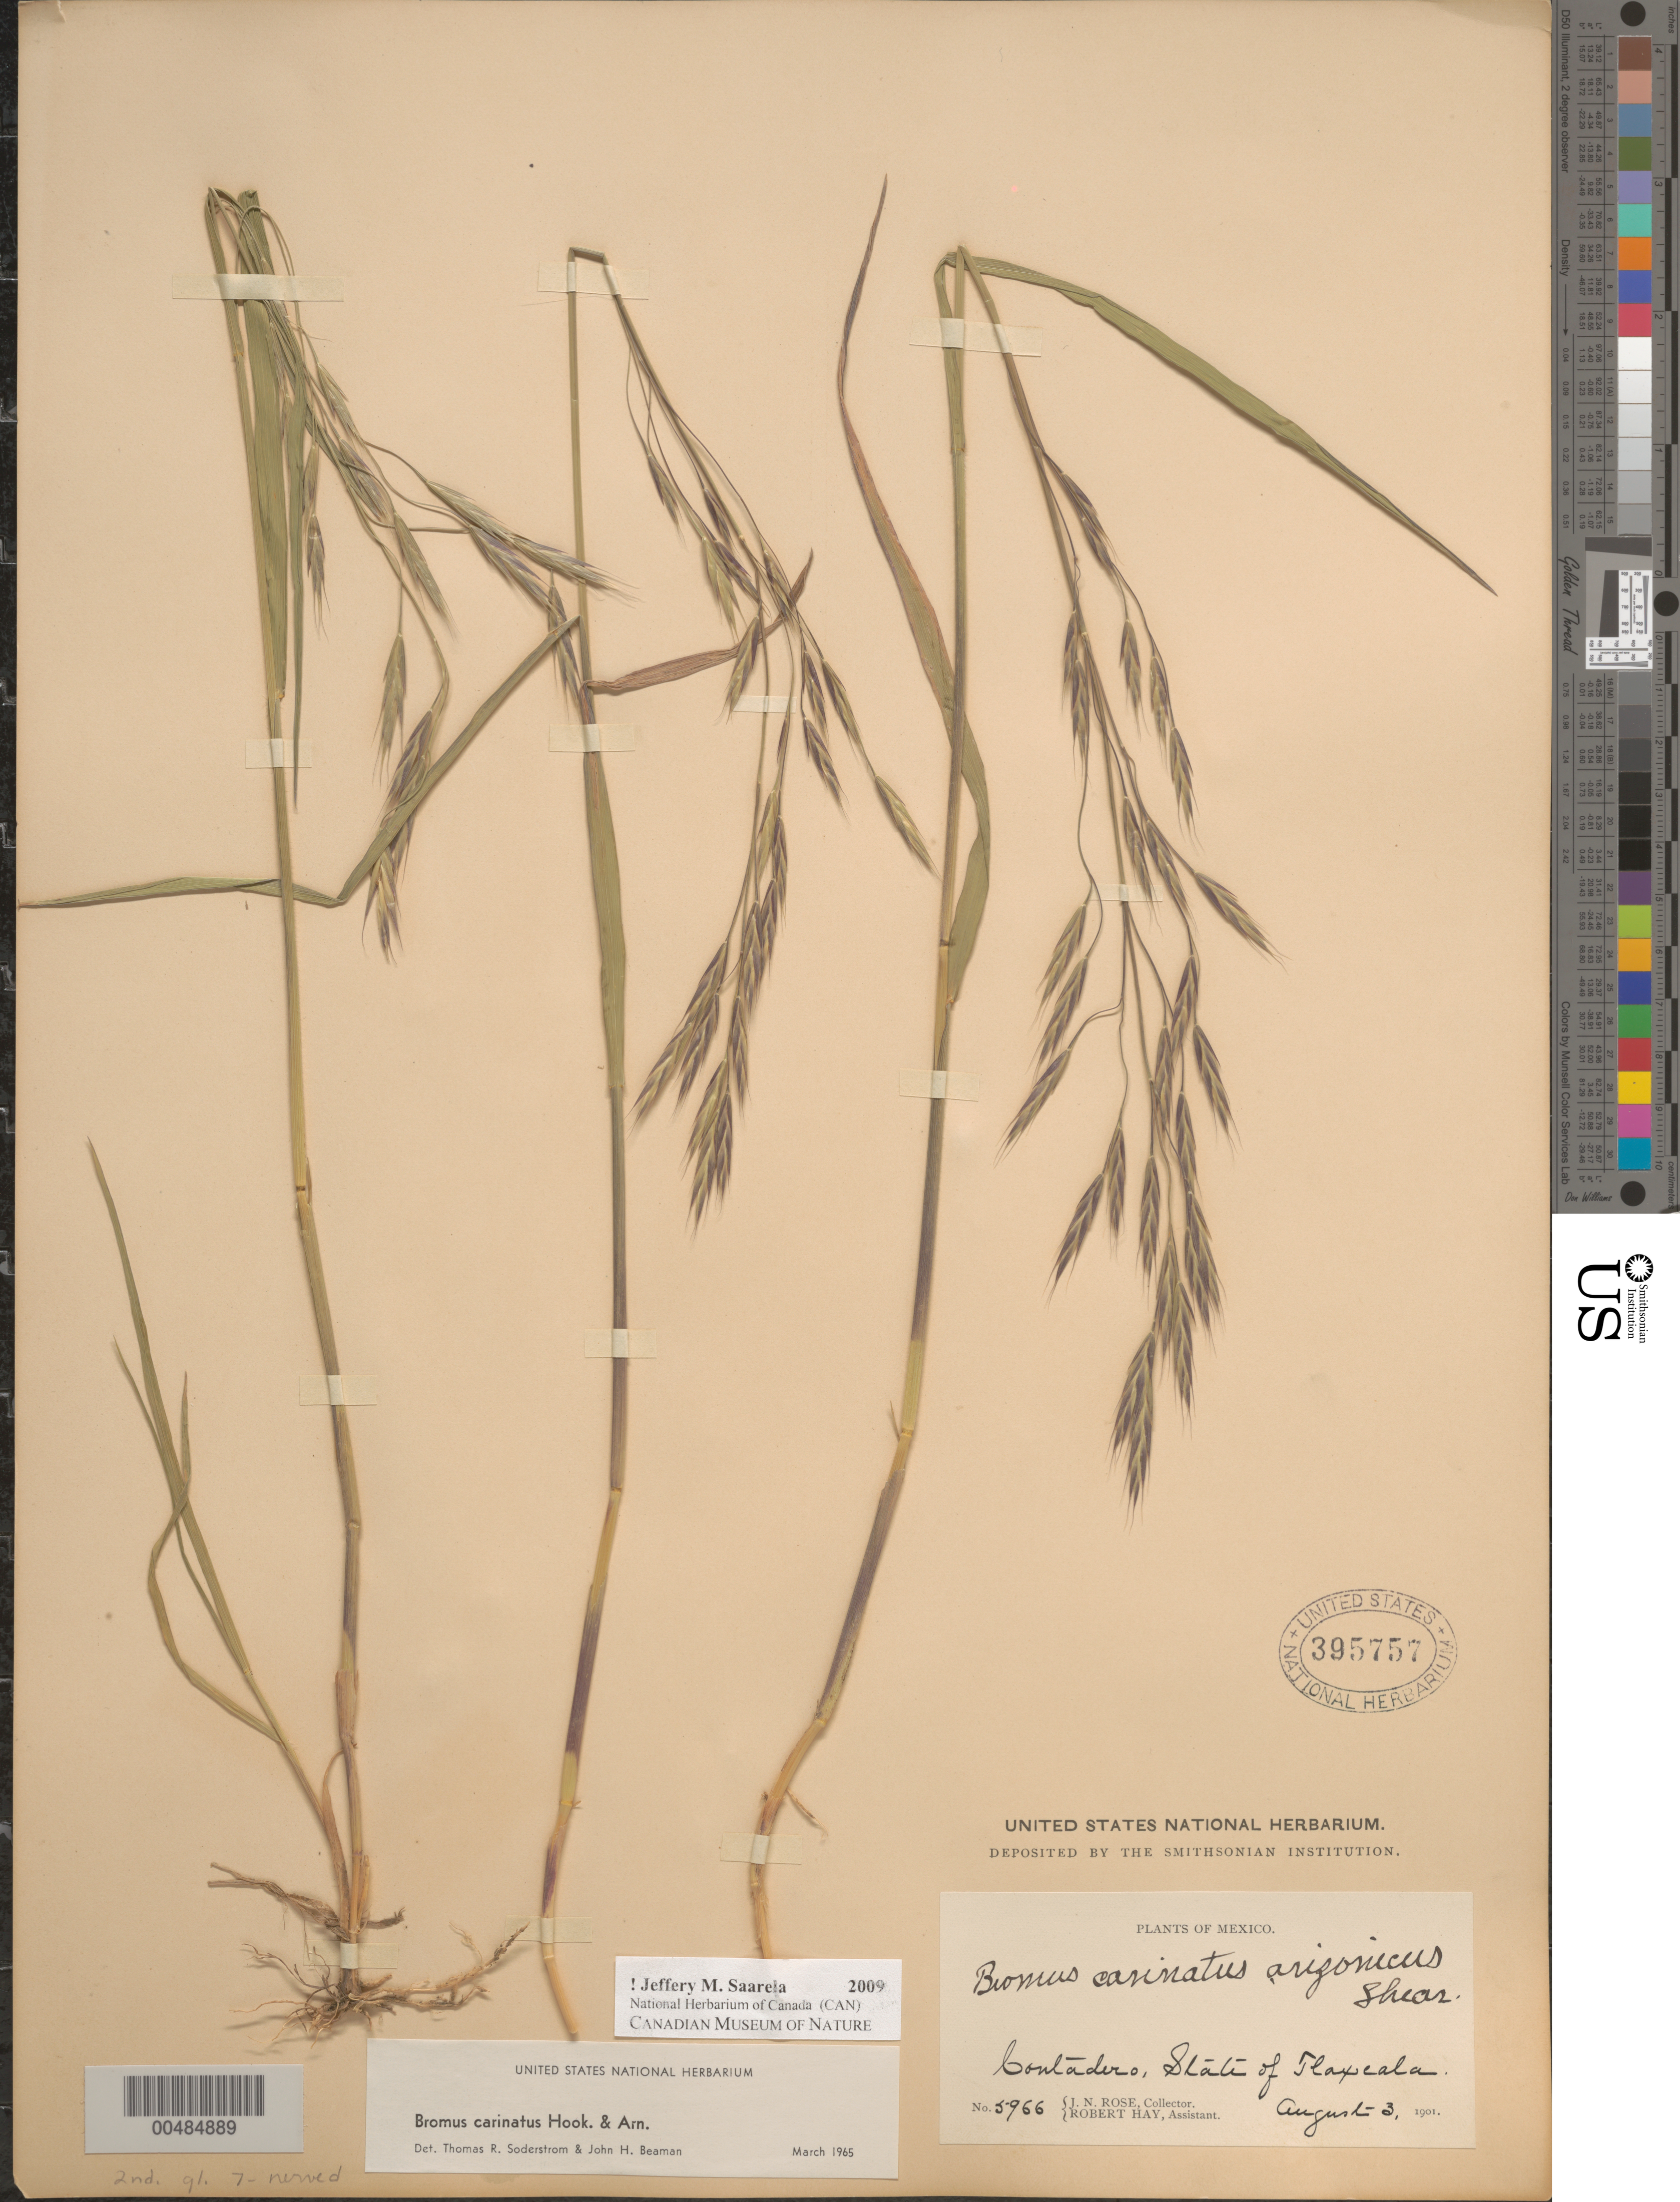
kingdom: Plantae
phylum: Tracheophyta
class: Liliopsida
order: Poales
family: Poaceae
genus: Bromus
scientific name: Bromus carinatus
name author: Hook. & Arn.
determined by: Soderstrom, T. R.; Beaman, J. H.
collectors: J. N. Rose & R. H. Hay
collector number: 5966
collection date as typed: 3 Aug 1901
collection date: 1901-08-03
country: Mexico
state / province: Tlaxcala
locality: Contadero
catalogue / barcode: US 395757